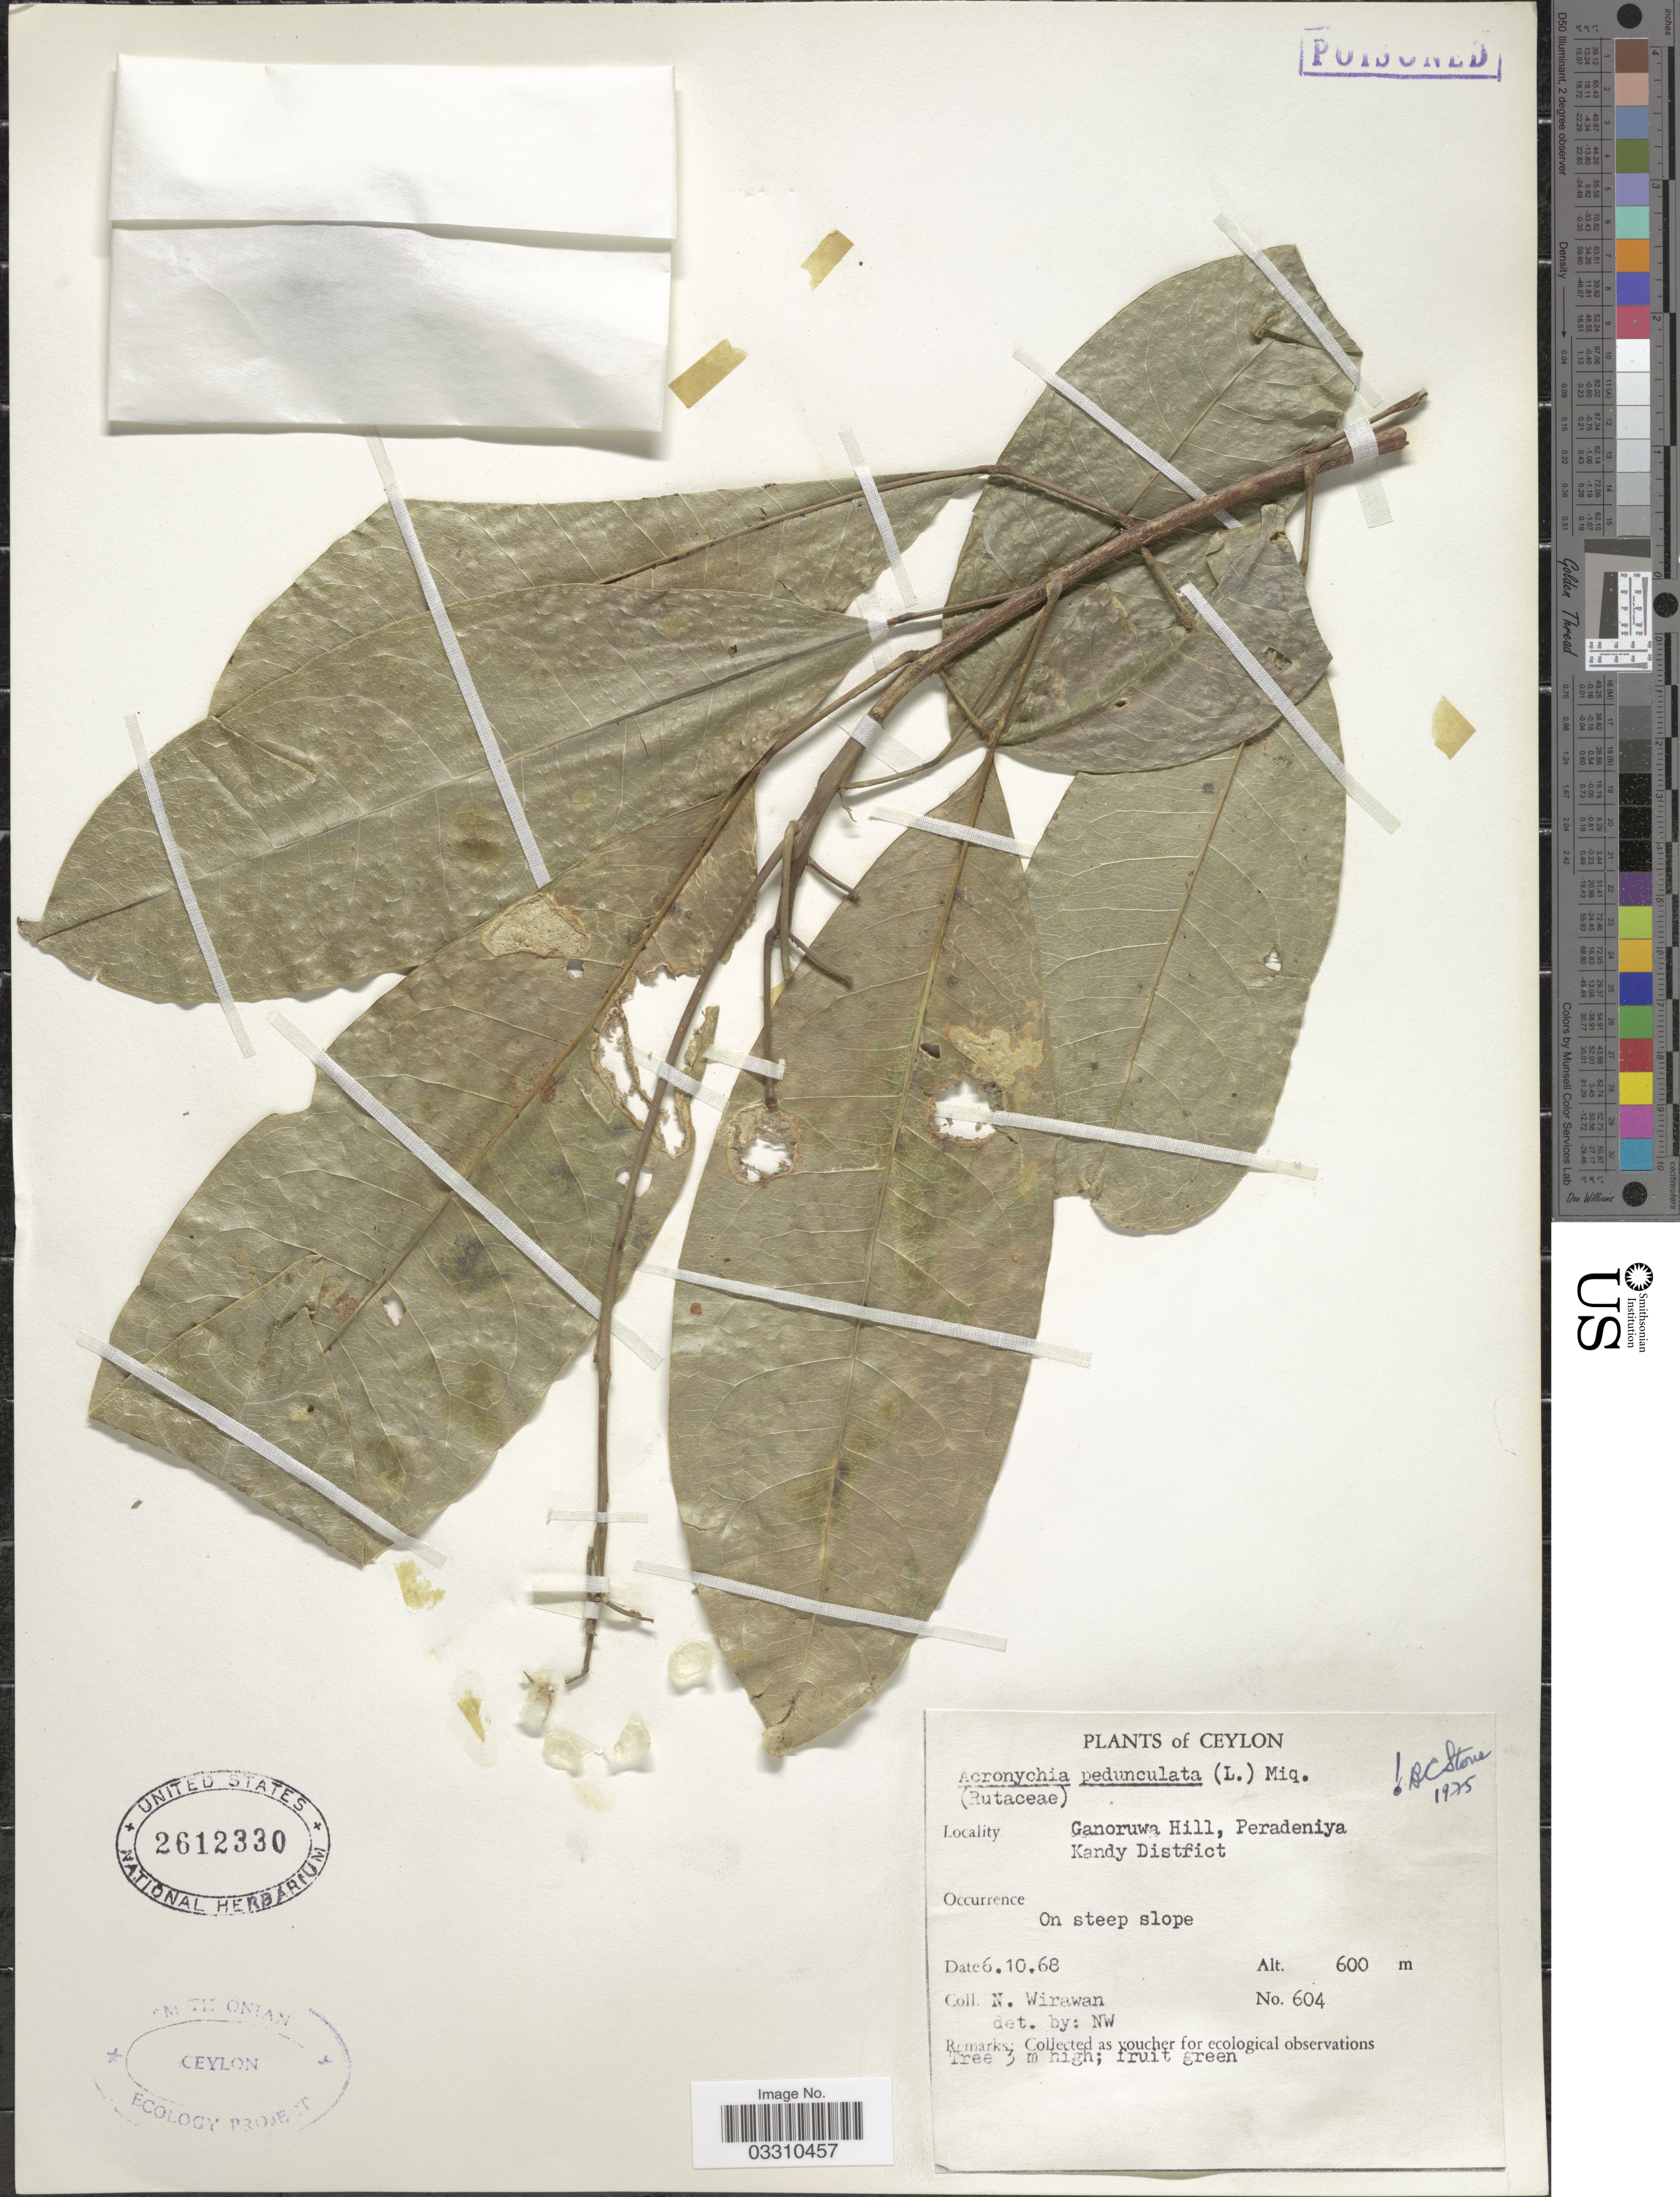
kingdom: Plantae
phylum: Tracheophyta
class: Magnoliopsida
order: Sapindales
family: Rutaceae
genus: Acronychia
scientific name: Acronychia pedunculata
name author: (L.) Miq.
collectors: N. Wirawan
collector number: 604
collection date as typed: Transcribed d/m/y: 6/10/68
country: Sri Lanka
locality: Ceylon, Ganoruwa Hill, Peradeniya, Kandy District.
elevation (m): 600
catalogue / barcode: US 2612330